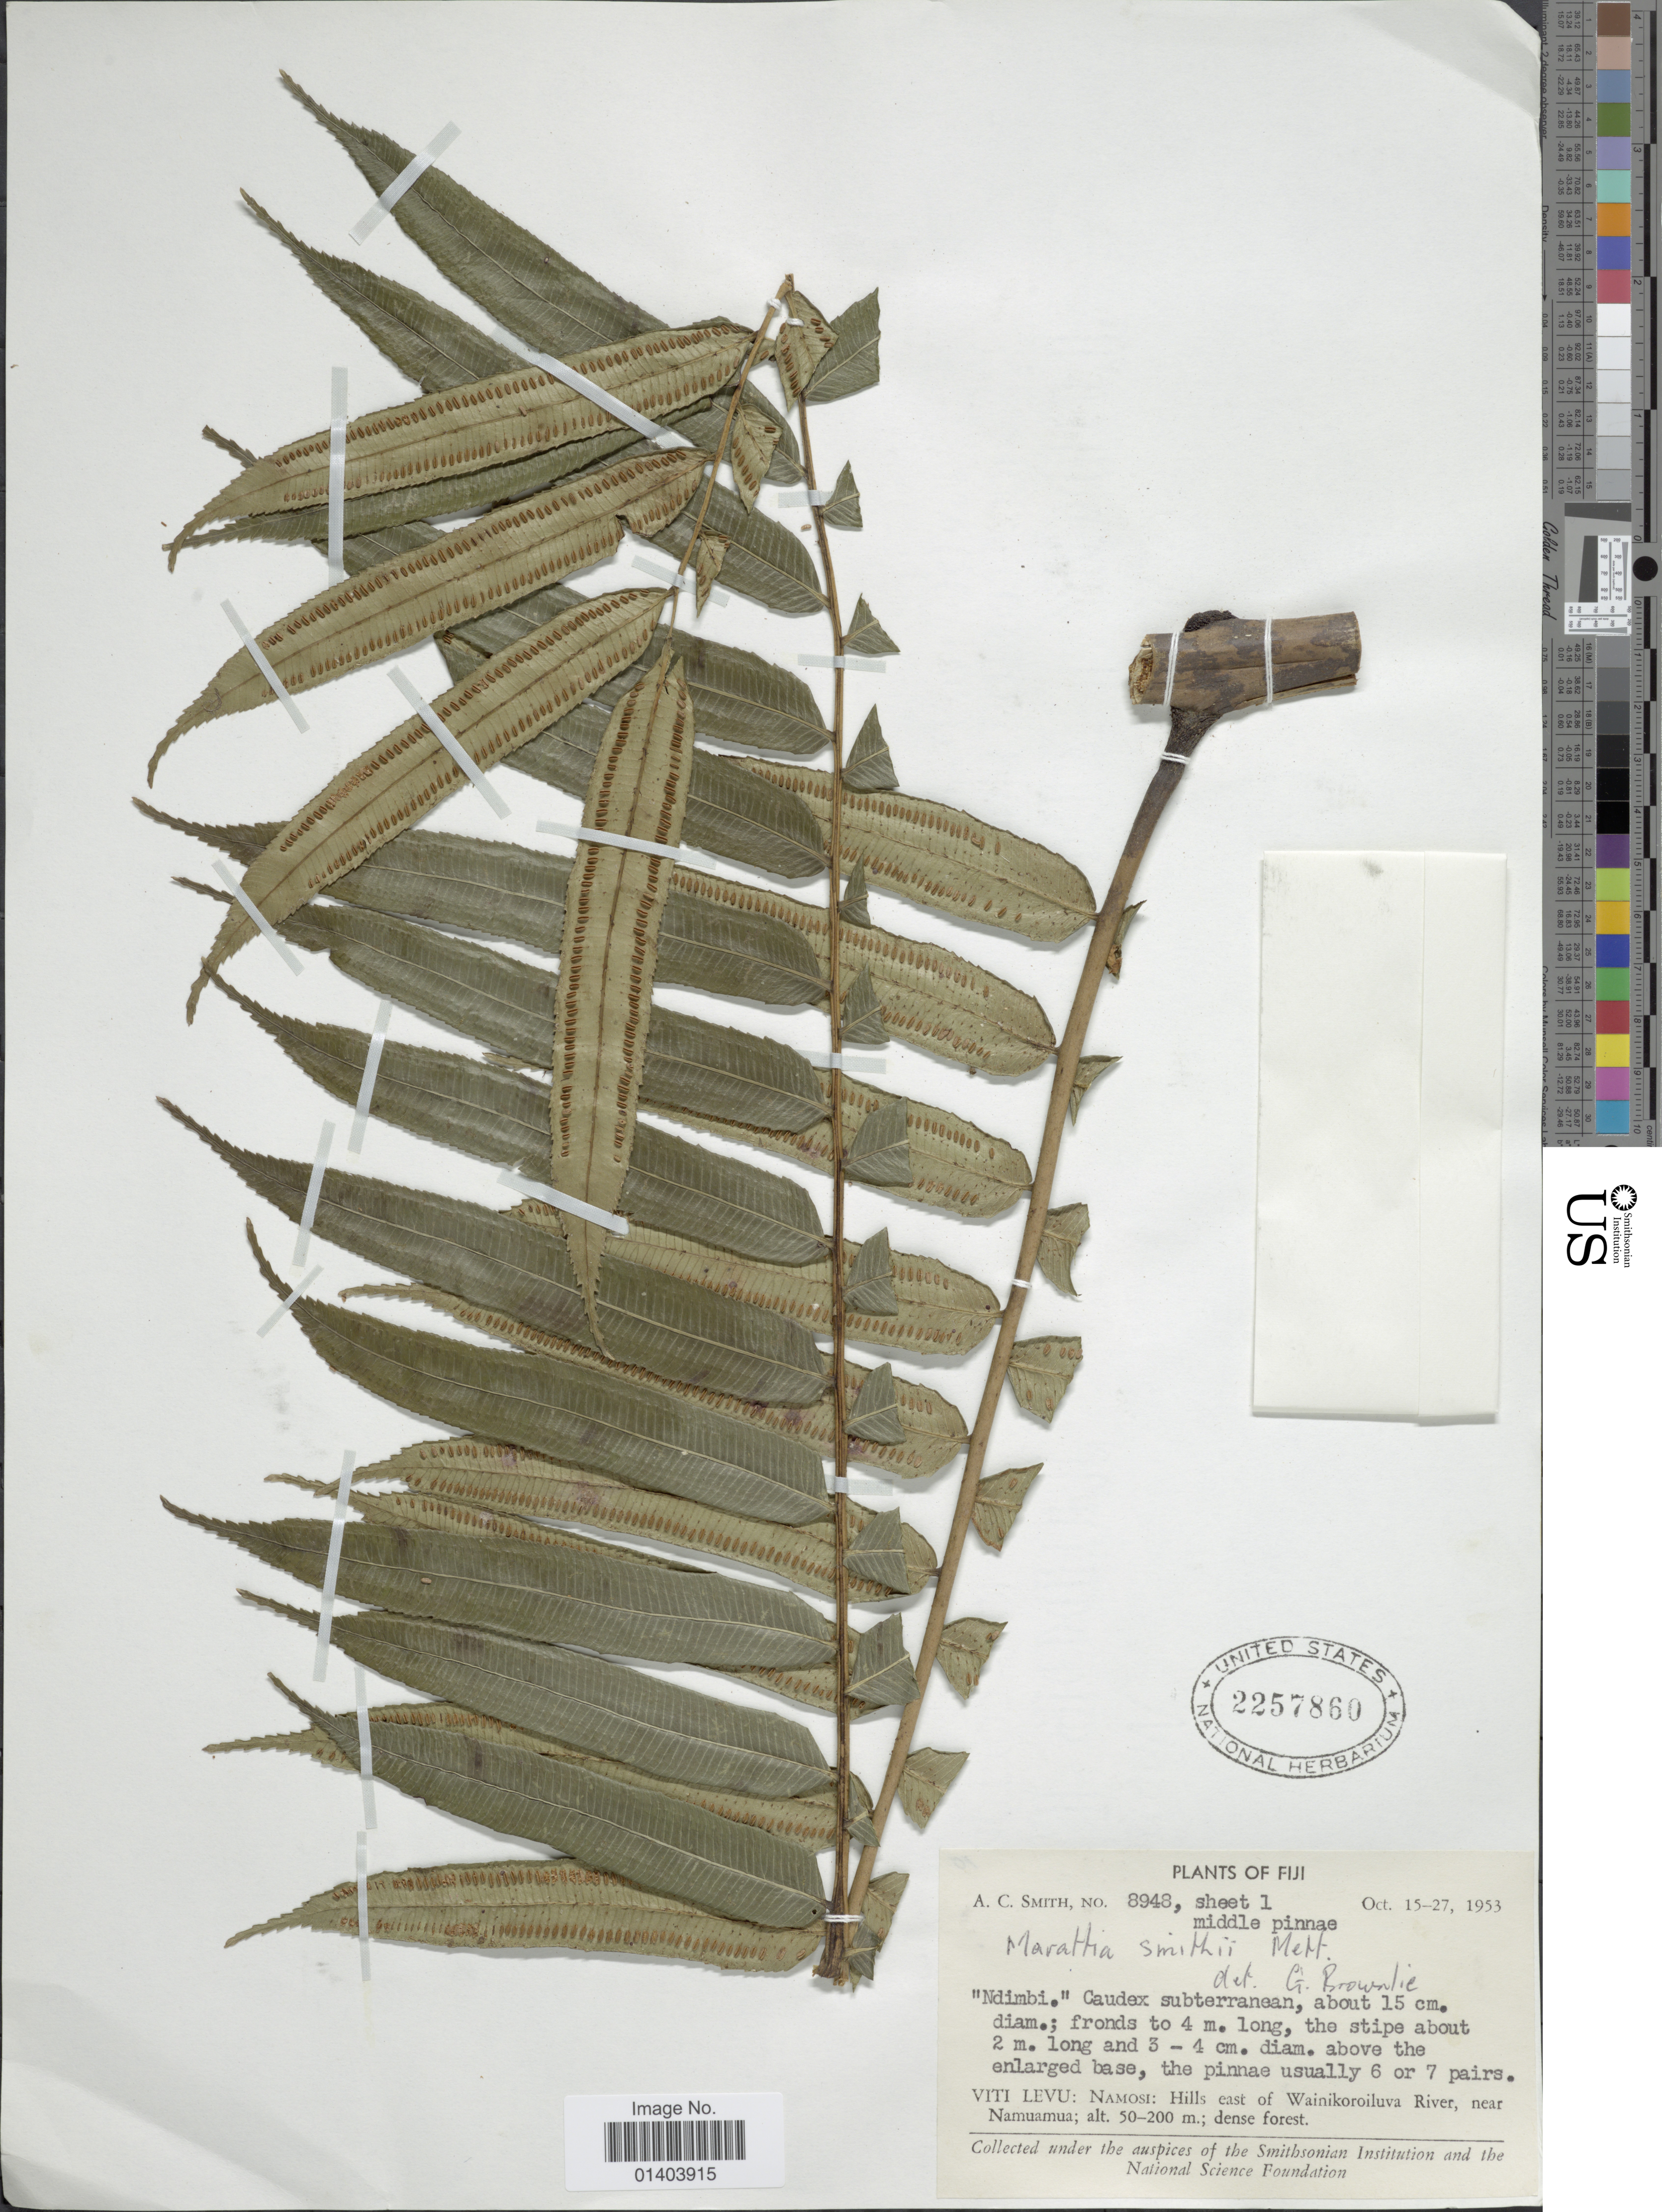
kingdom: Plantae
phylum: Tracheophyta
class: Polypodiopsida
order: Marattiales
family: Marattiaceae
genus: Ptisana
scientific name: Ptisana smithii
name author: (Mett. ex Kuhn) Murdock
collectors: A. C. Smith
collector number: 8948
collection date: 1953-10-15/1953-10-27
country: Fiji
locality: Viti Levu: Namosi: Hills east of Wainikoroiluva River, near Namuamua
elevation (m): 50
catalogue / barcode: US 2257860